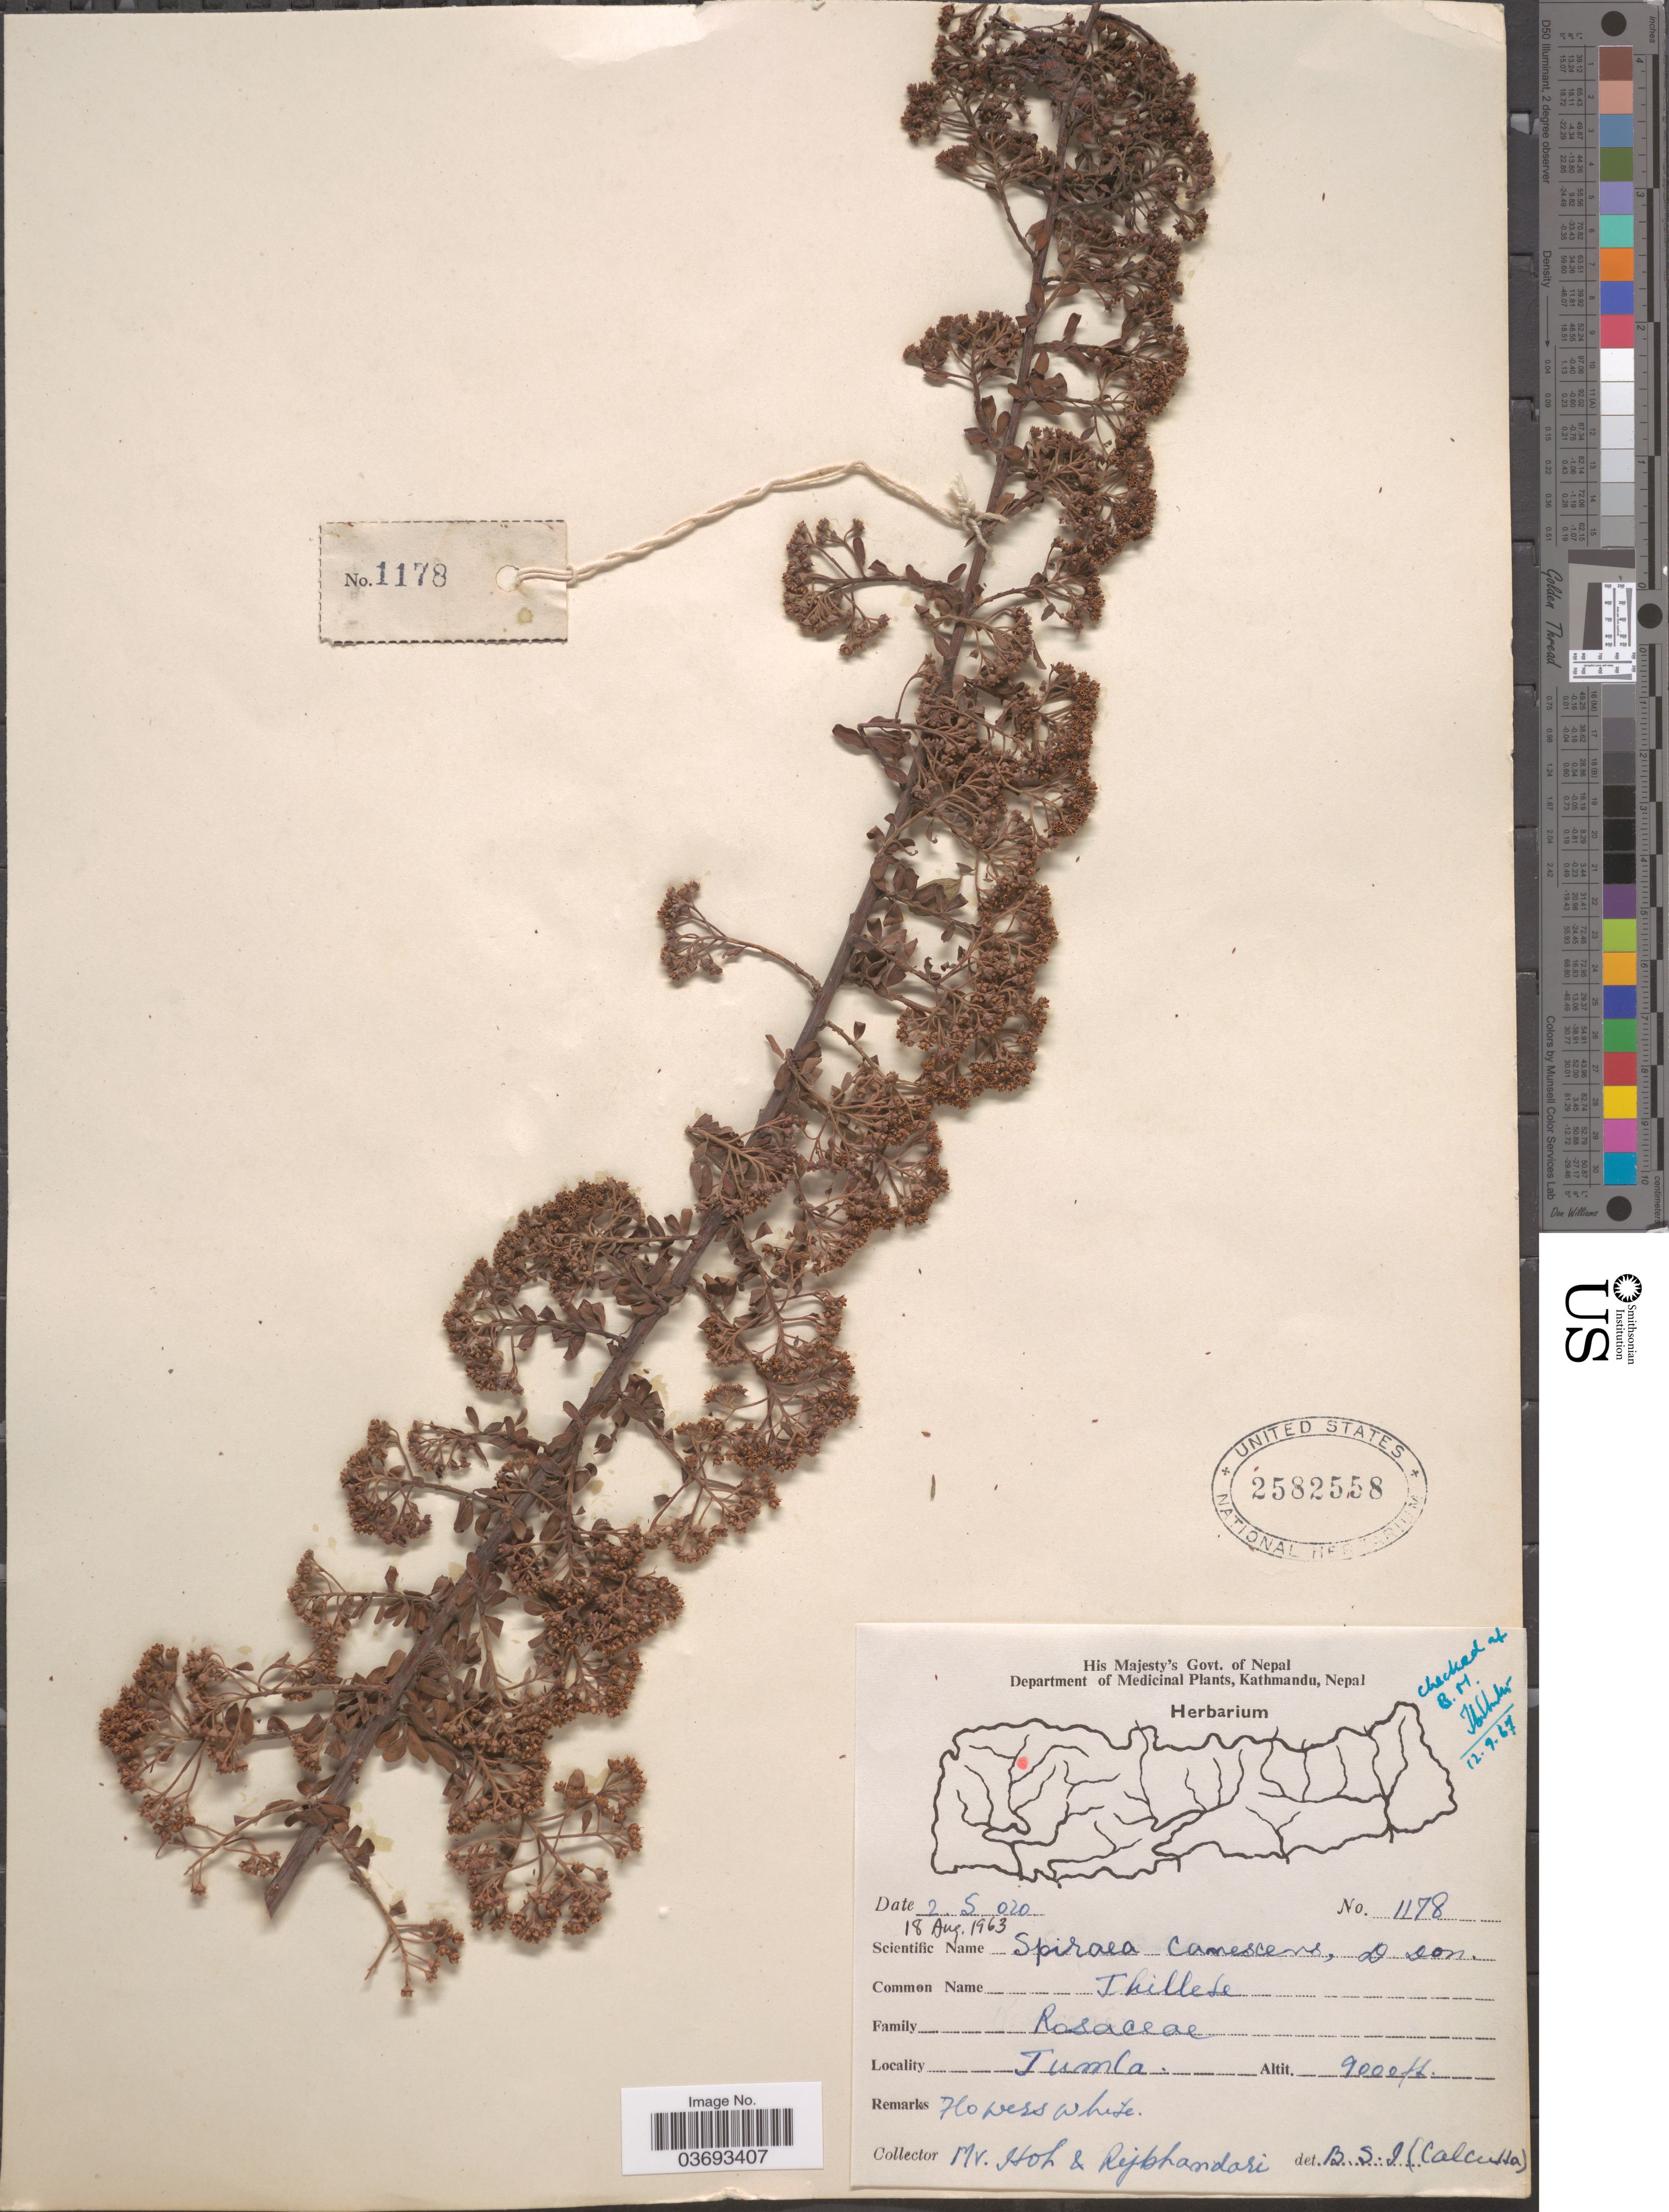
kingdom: Plantae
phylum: Tracheophyta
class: Magnoliopsida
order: Rosales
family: Rosaceae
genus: Spiraea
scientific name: Spiraea canescens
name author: D. Don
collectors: -. Itoh & Rejbhandari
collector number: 1178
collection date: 1963-08-18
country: Nepal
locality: Jumla.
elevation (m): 2743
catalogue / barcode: US 2582558